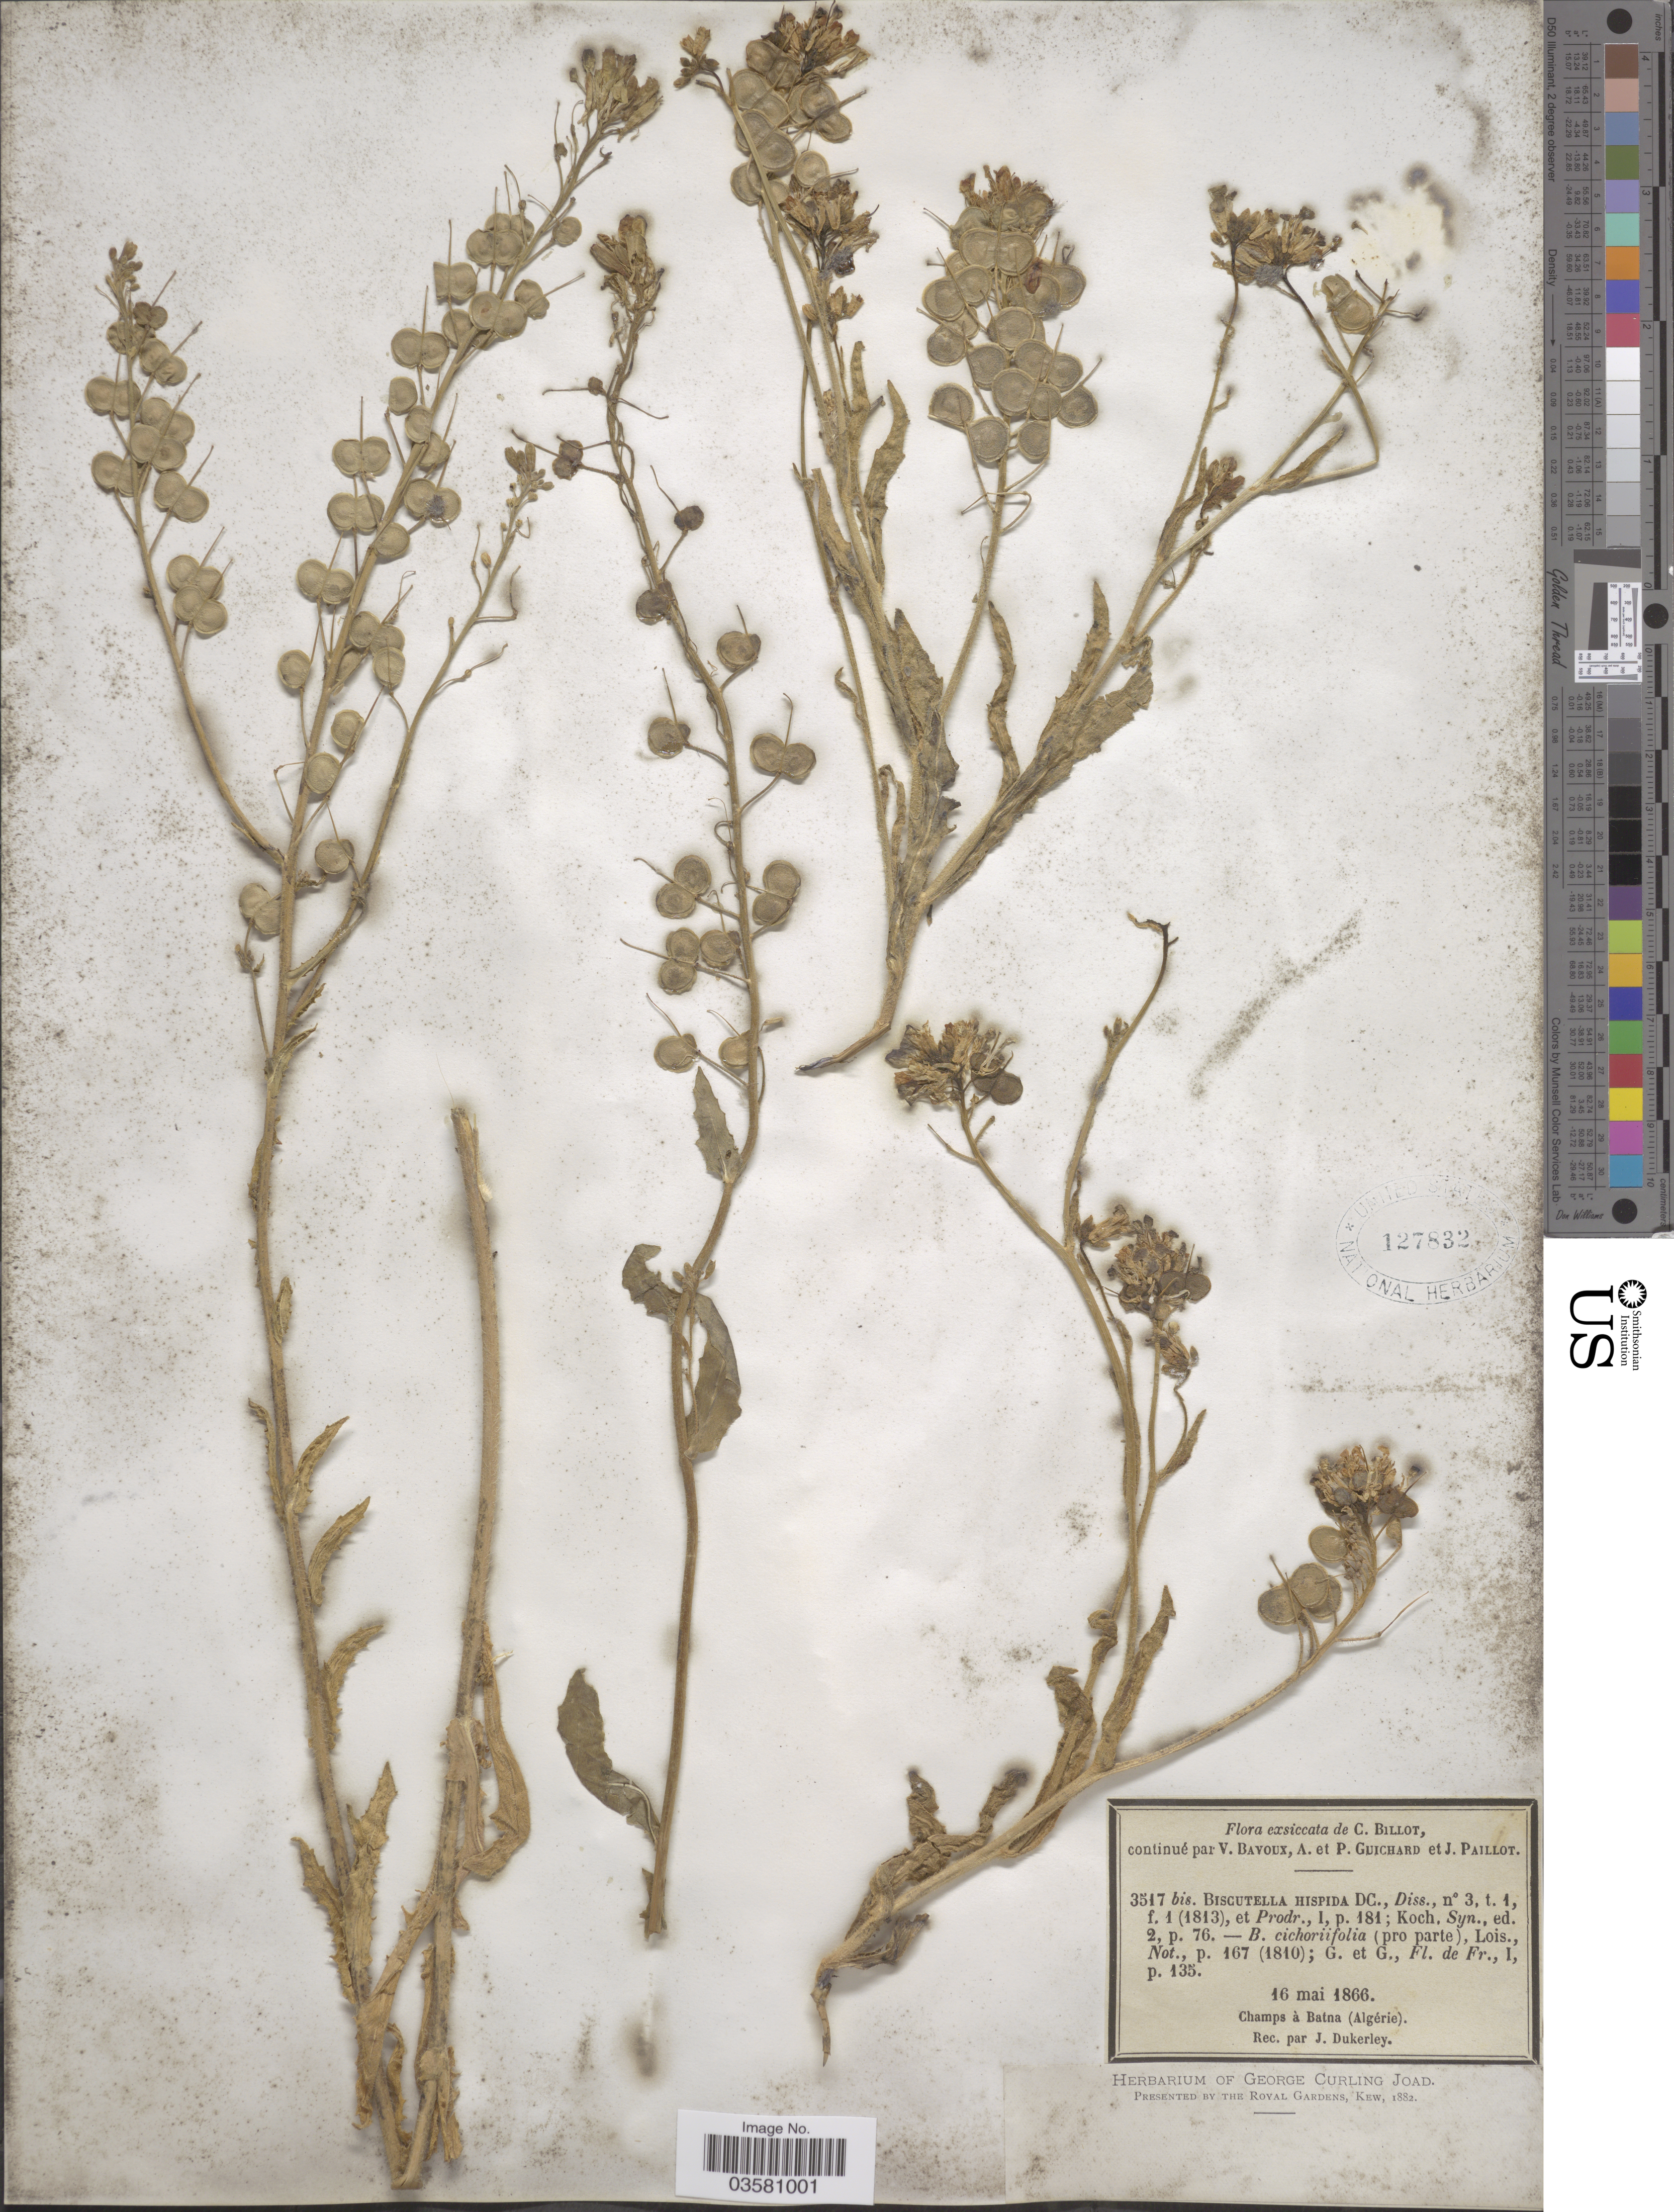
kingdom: Plantae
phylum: Tracheophyta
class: Magnoliopsida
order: Brassicales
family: Brassicaceae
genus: Biscutella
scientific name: Biscutella hispida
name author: DC.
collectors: J. Dukerley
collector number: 3517 bis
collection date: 1866-05-16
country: Algeria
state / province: Batna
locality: Champs à Batna.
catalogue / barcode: US 127832